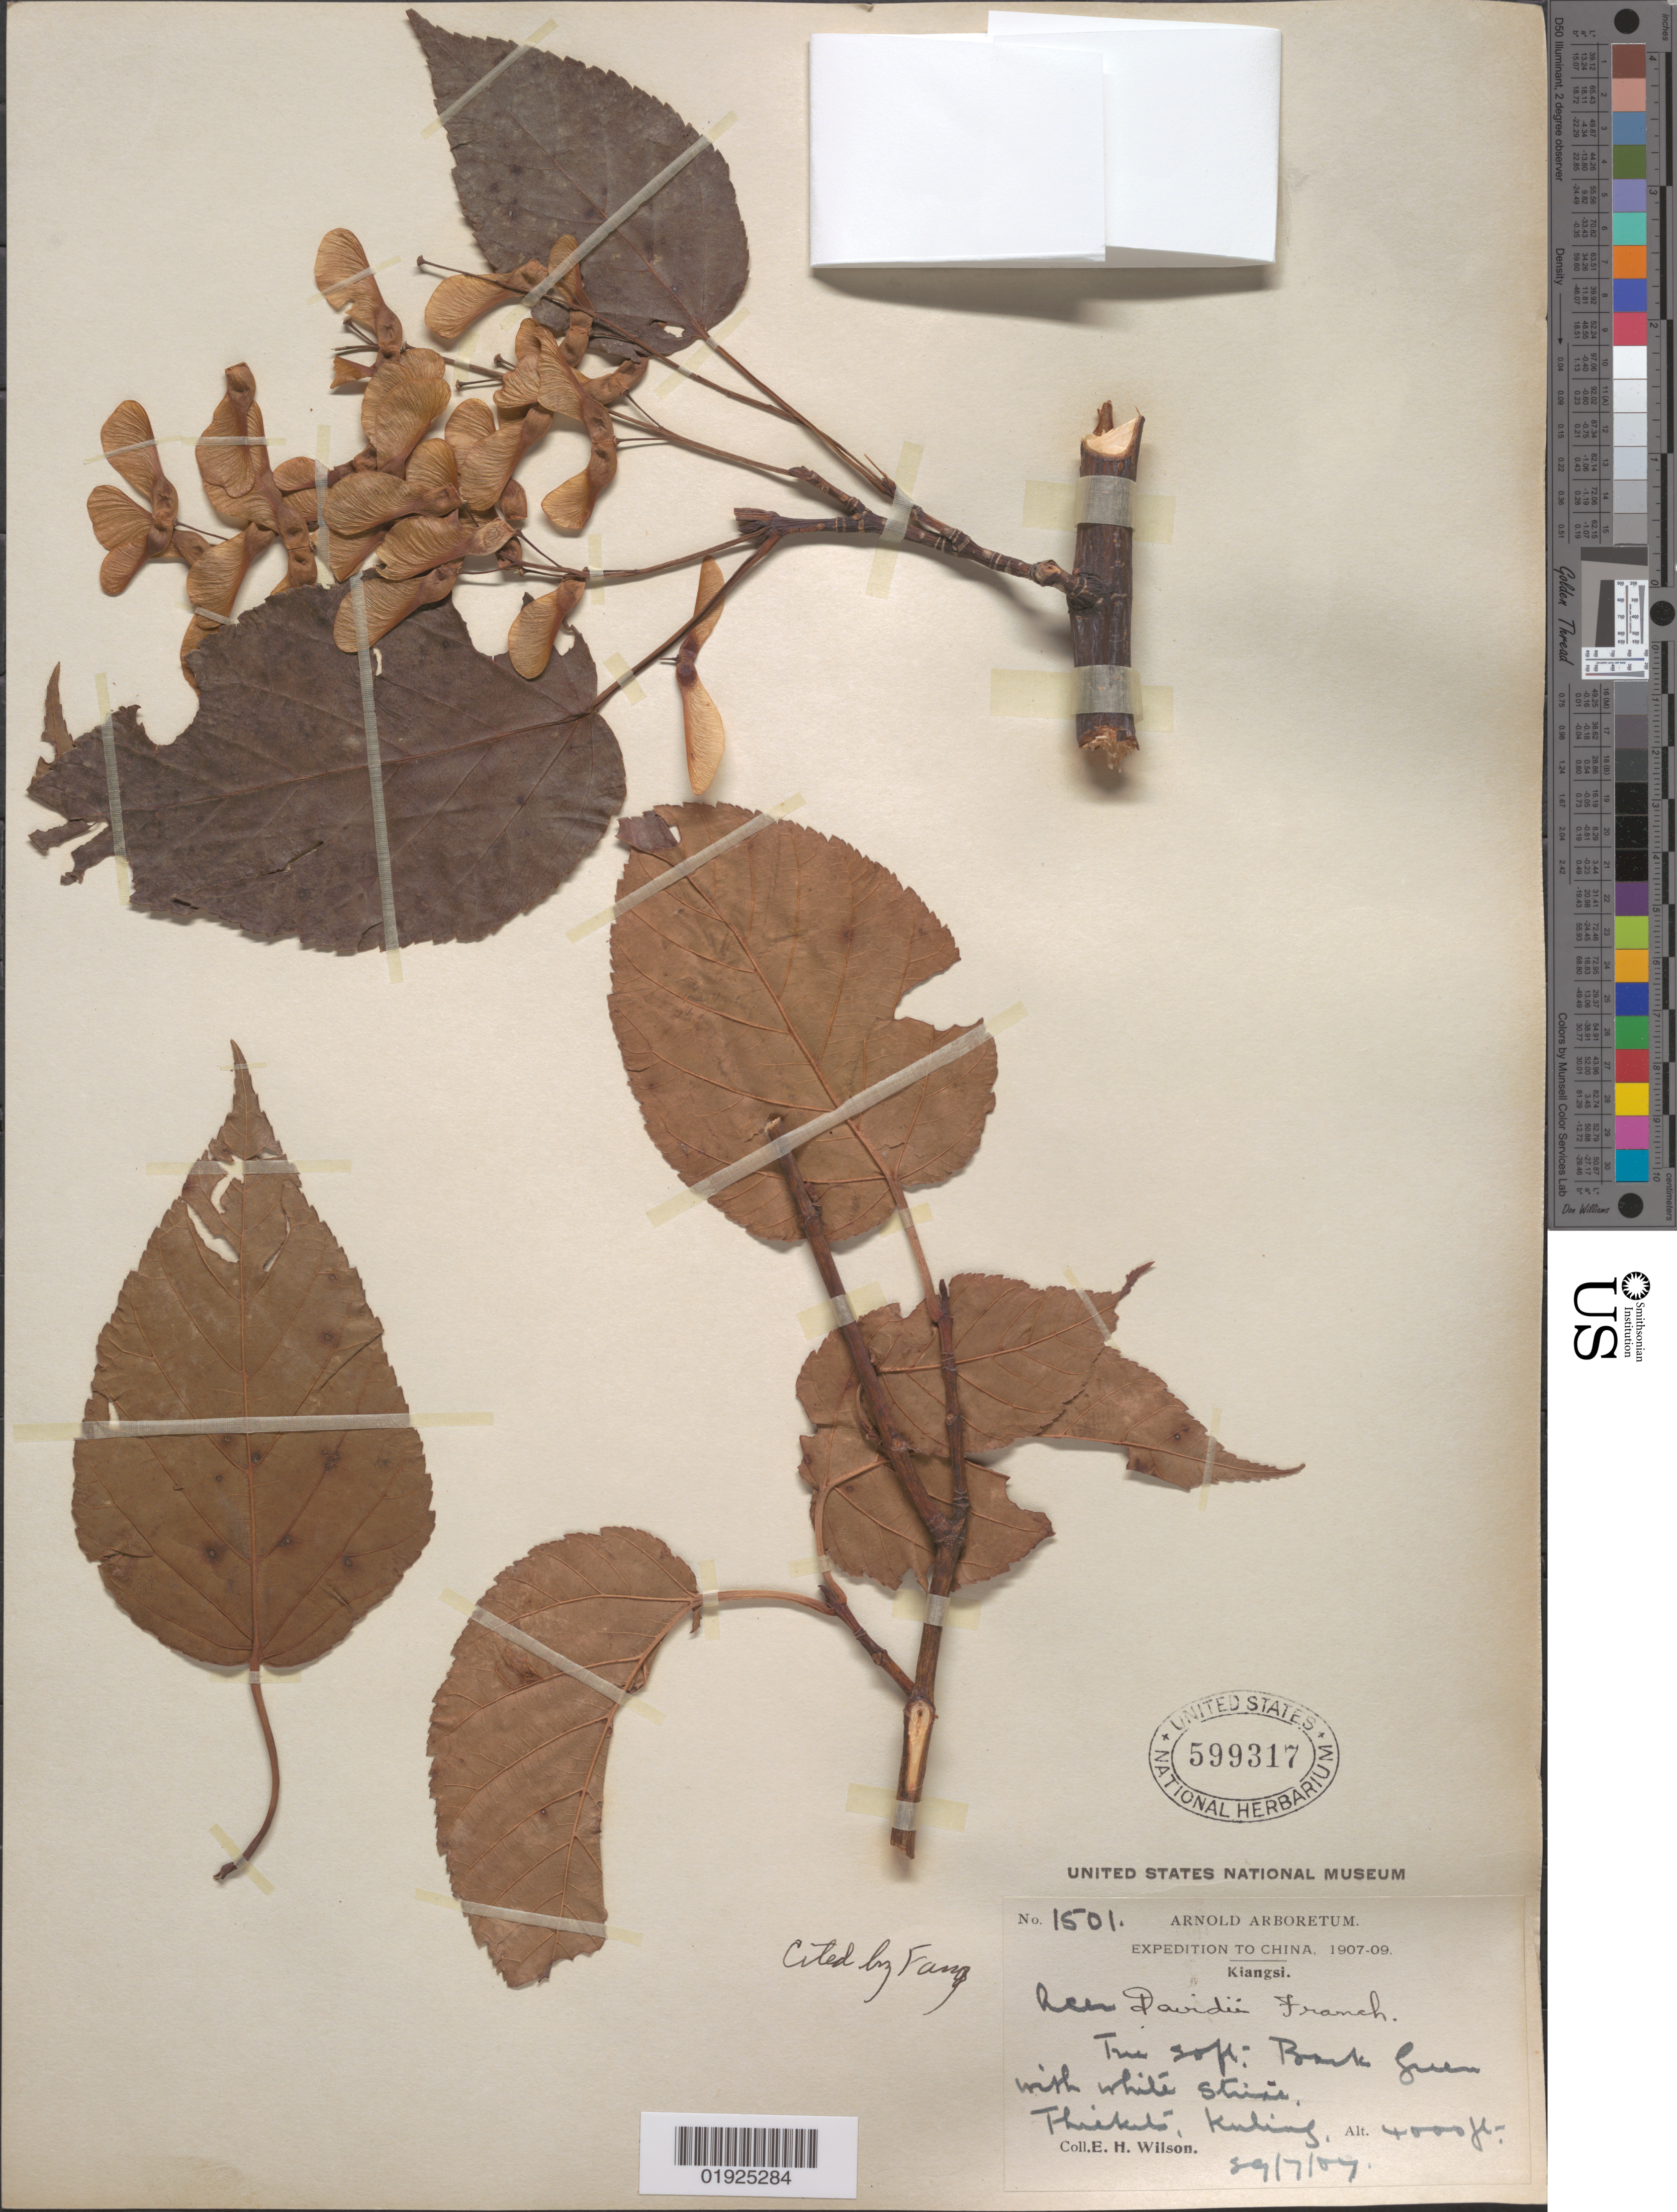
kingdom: Plantae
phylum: Tracheophyta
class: Magnoliopsida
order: Sapindales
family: Sapindaceae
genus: Acer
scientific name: Acer sikkimense subsp. davidii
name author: (Franch.) Wesm.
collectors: E. H. Wilson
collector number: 1501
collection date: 1907-07-29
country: China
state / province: Jiangxi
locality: Kiangsi [Jiangxi]. Kuling [Guling]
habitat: Thickets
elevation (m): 1219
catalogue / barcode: US 599317